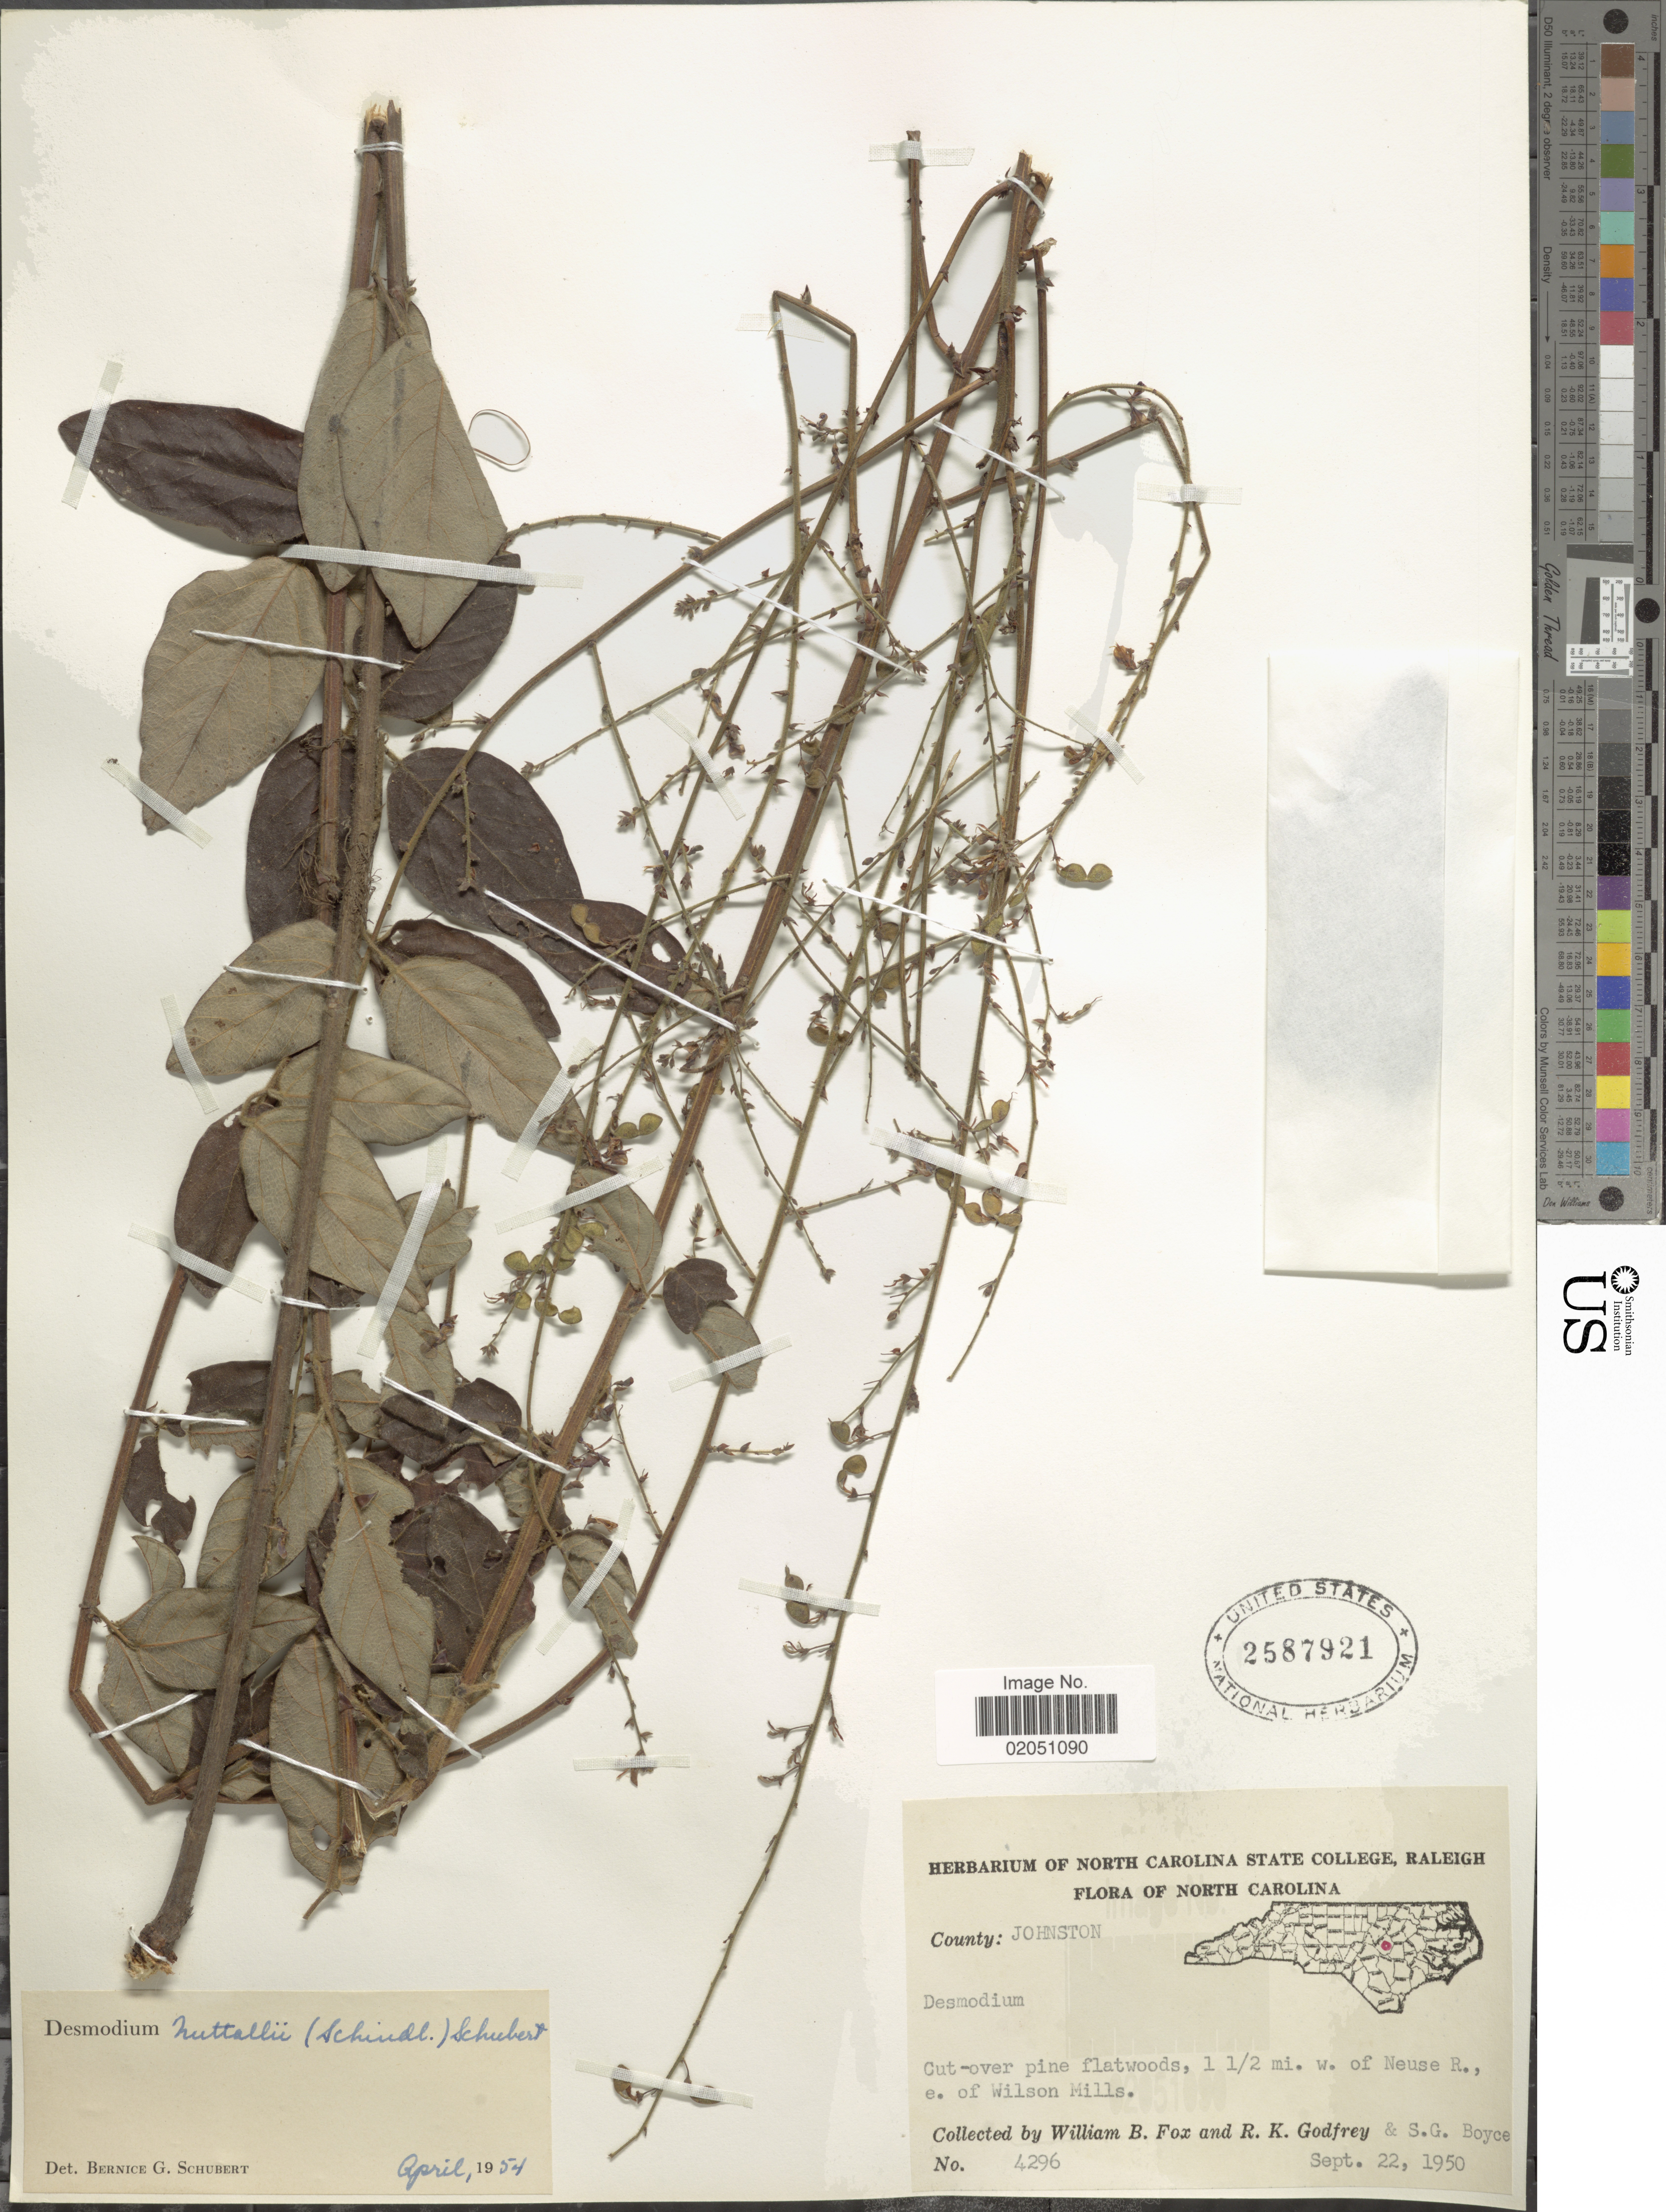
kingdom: Plantae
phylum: Tracheophyta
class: Magnoliopsida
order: Fabales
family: Fabaceae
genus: Desmodium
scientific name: Desmodium nuttallii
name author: (Schindl.) B.G. Schub.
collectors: W. B. Fox, R. K. Godfrey & S. Boyce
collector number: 4296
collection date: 1950-09-22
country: United States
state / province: North Carolina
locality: County: Johnston, Cut-over pine flatwoods, 1 ½ mi w of Neuse R., e of Wilson Mills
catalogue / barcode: US 2587921